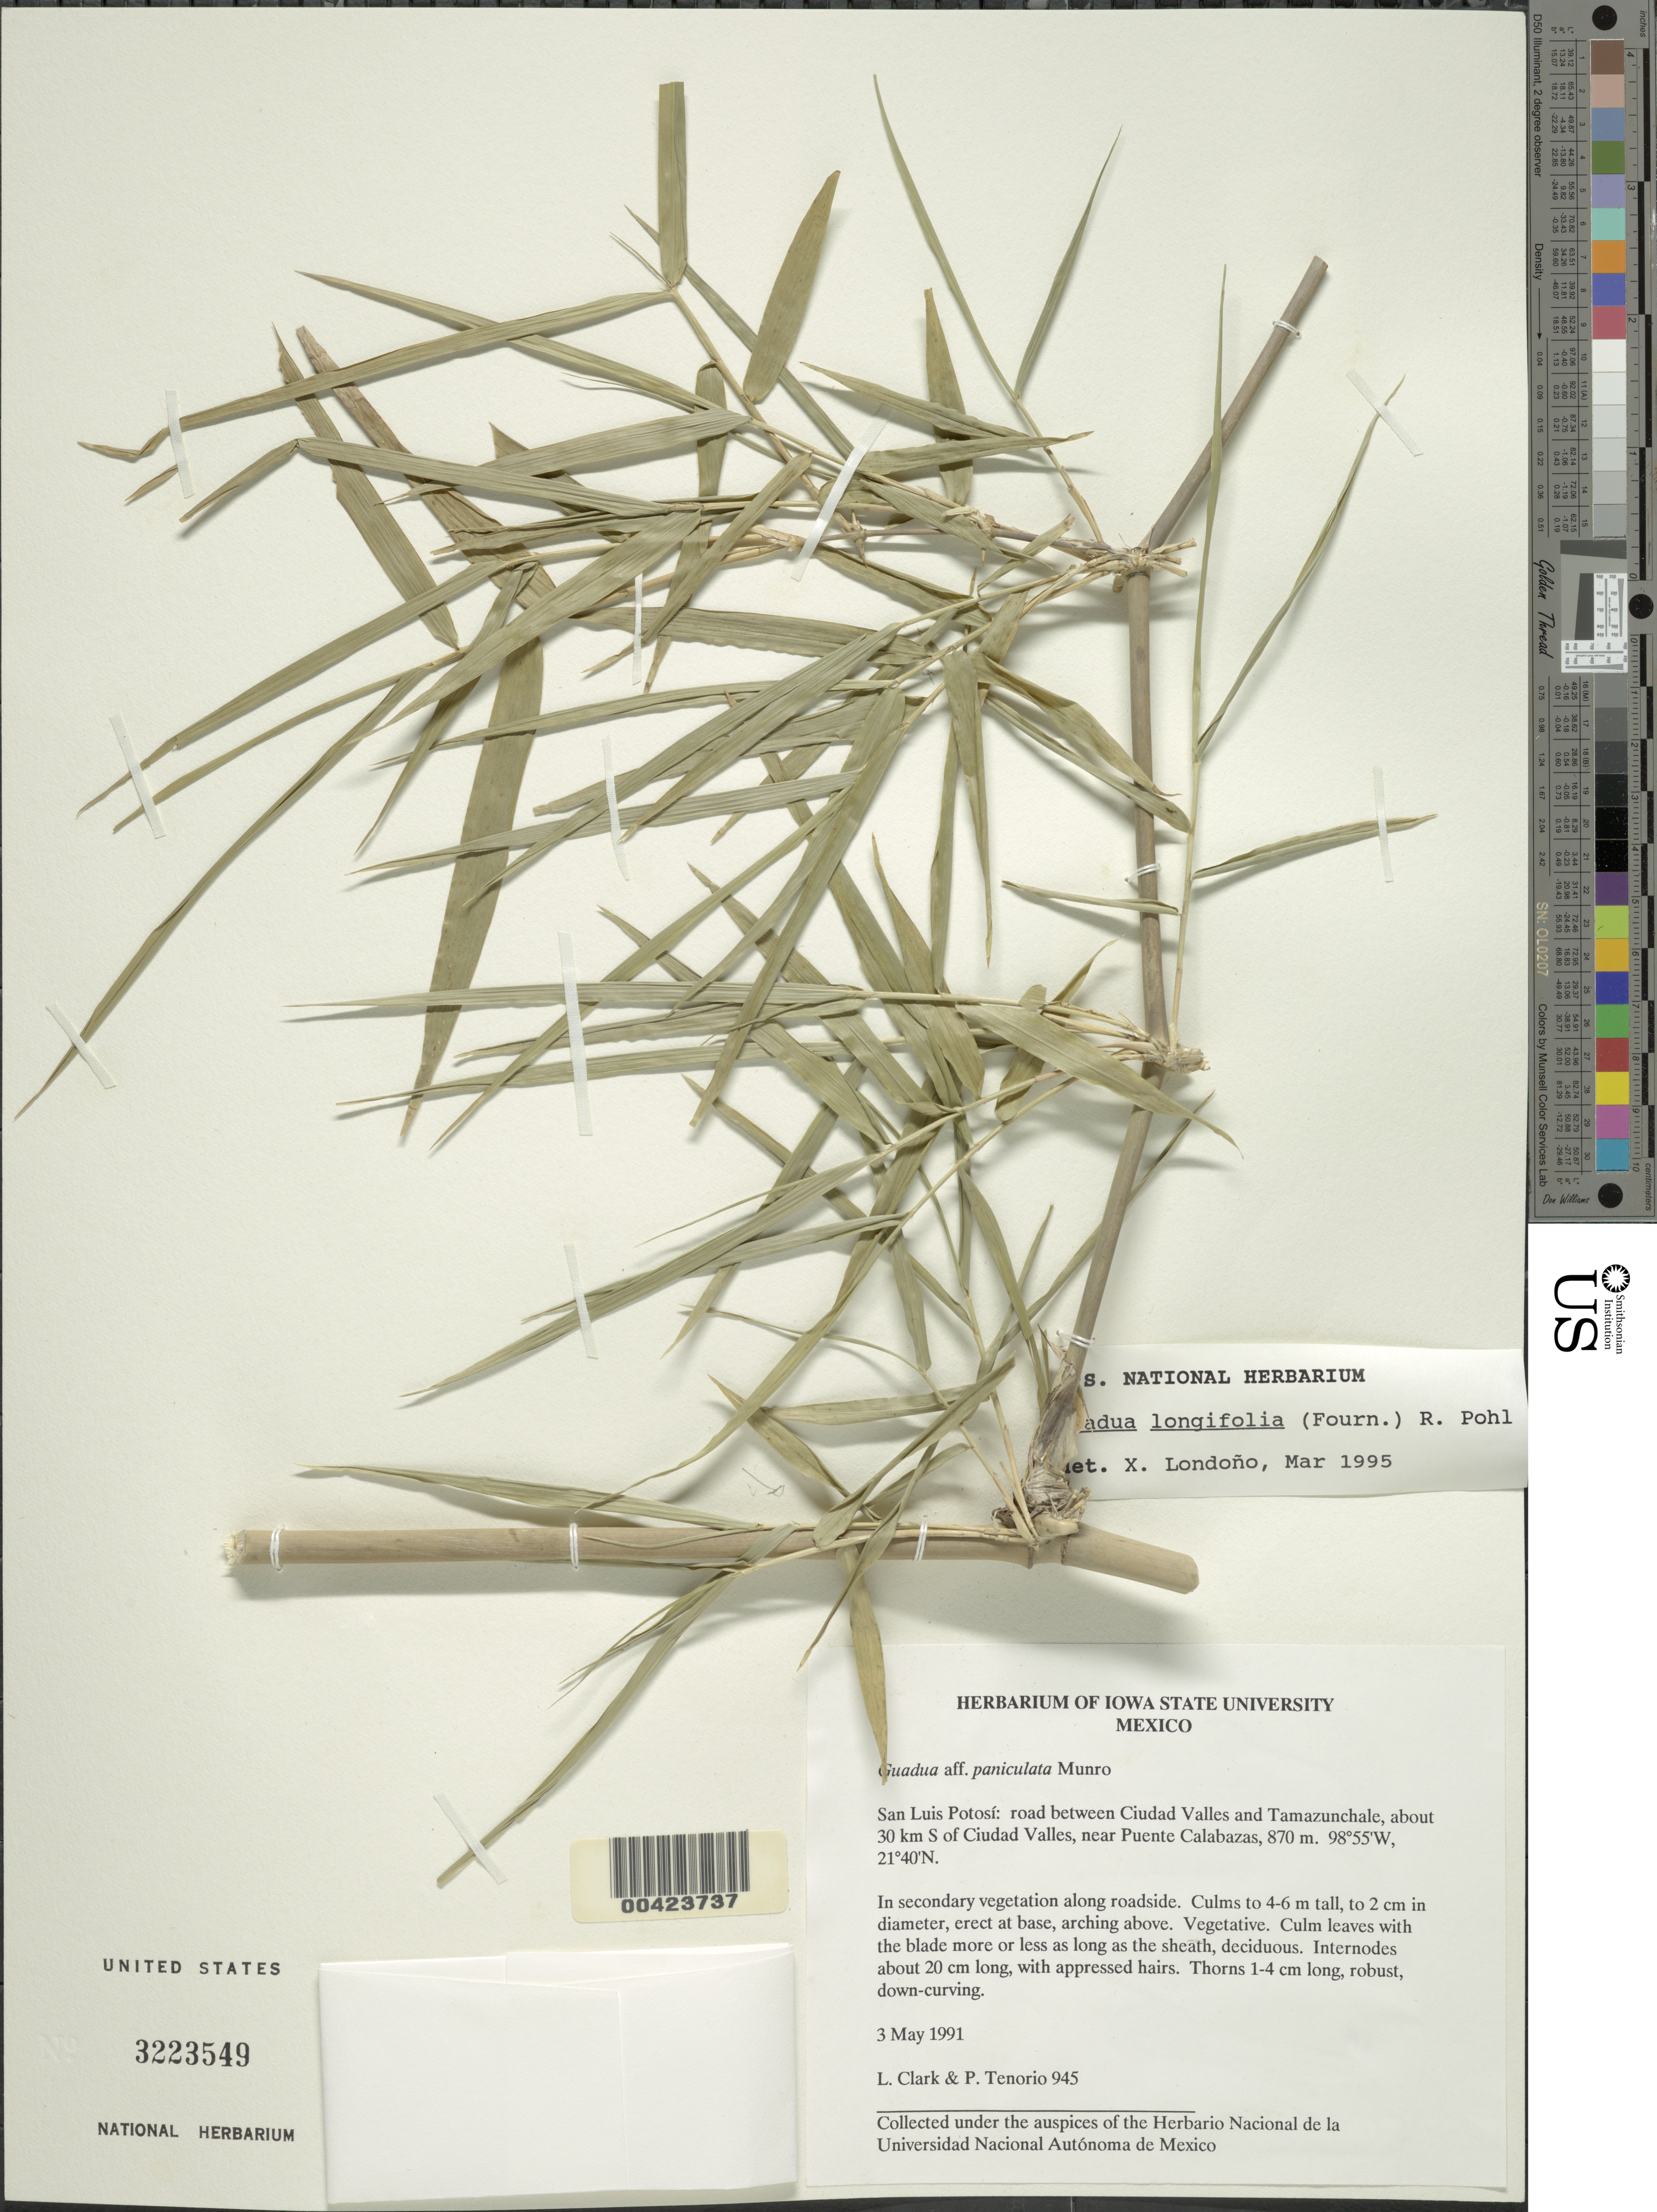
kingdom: Plantae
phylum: Tracheophyta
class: Liliopsida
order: Poales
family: Poaceae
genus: Guadua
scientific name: Guadua longifolia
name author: (E. Fourn.) R.W. Pohl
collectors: L. G. Clark & P. Tenorio L.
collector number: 945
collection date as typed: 03 May 1991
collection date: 1991-05-03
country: Mexico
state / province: San Luis Potosí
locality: Puente calabazas, near, rd between cd. valles and Tamazunchale, about 30 km S of cd valles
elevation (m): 870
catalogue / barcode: US 3223549